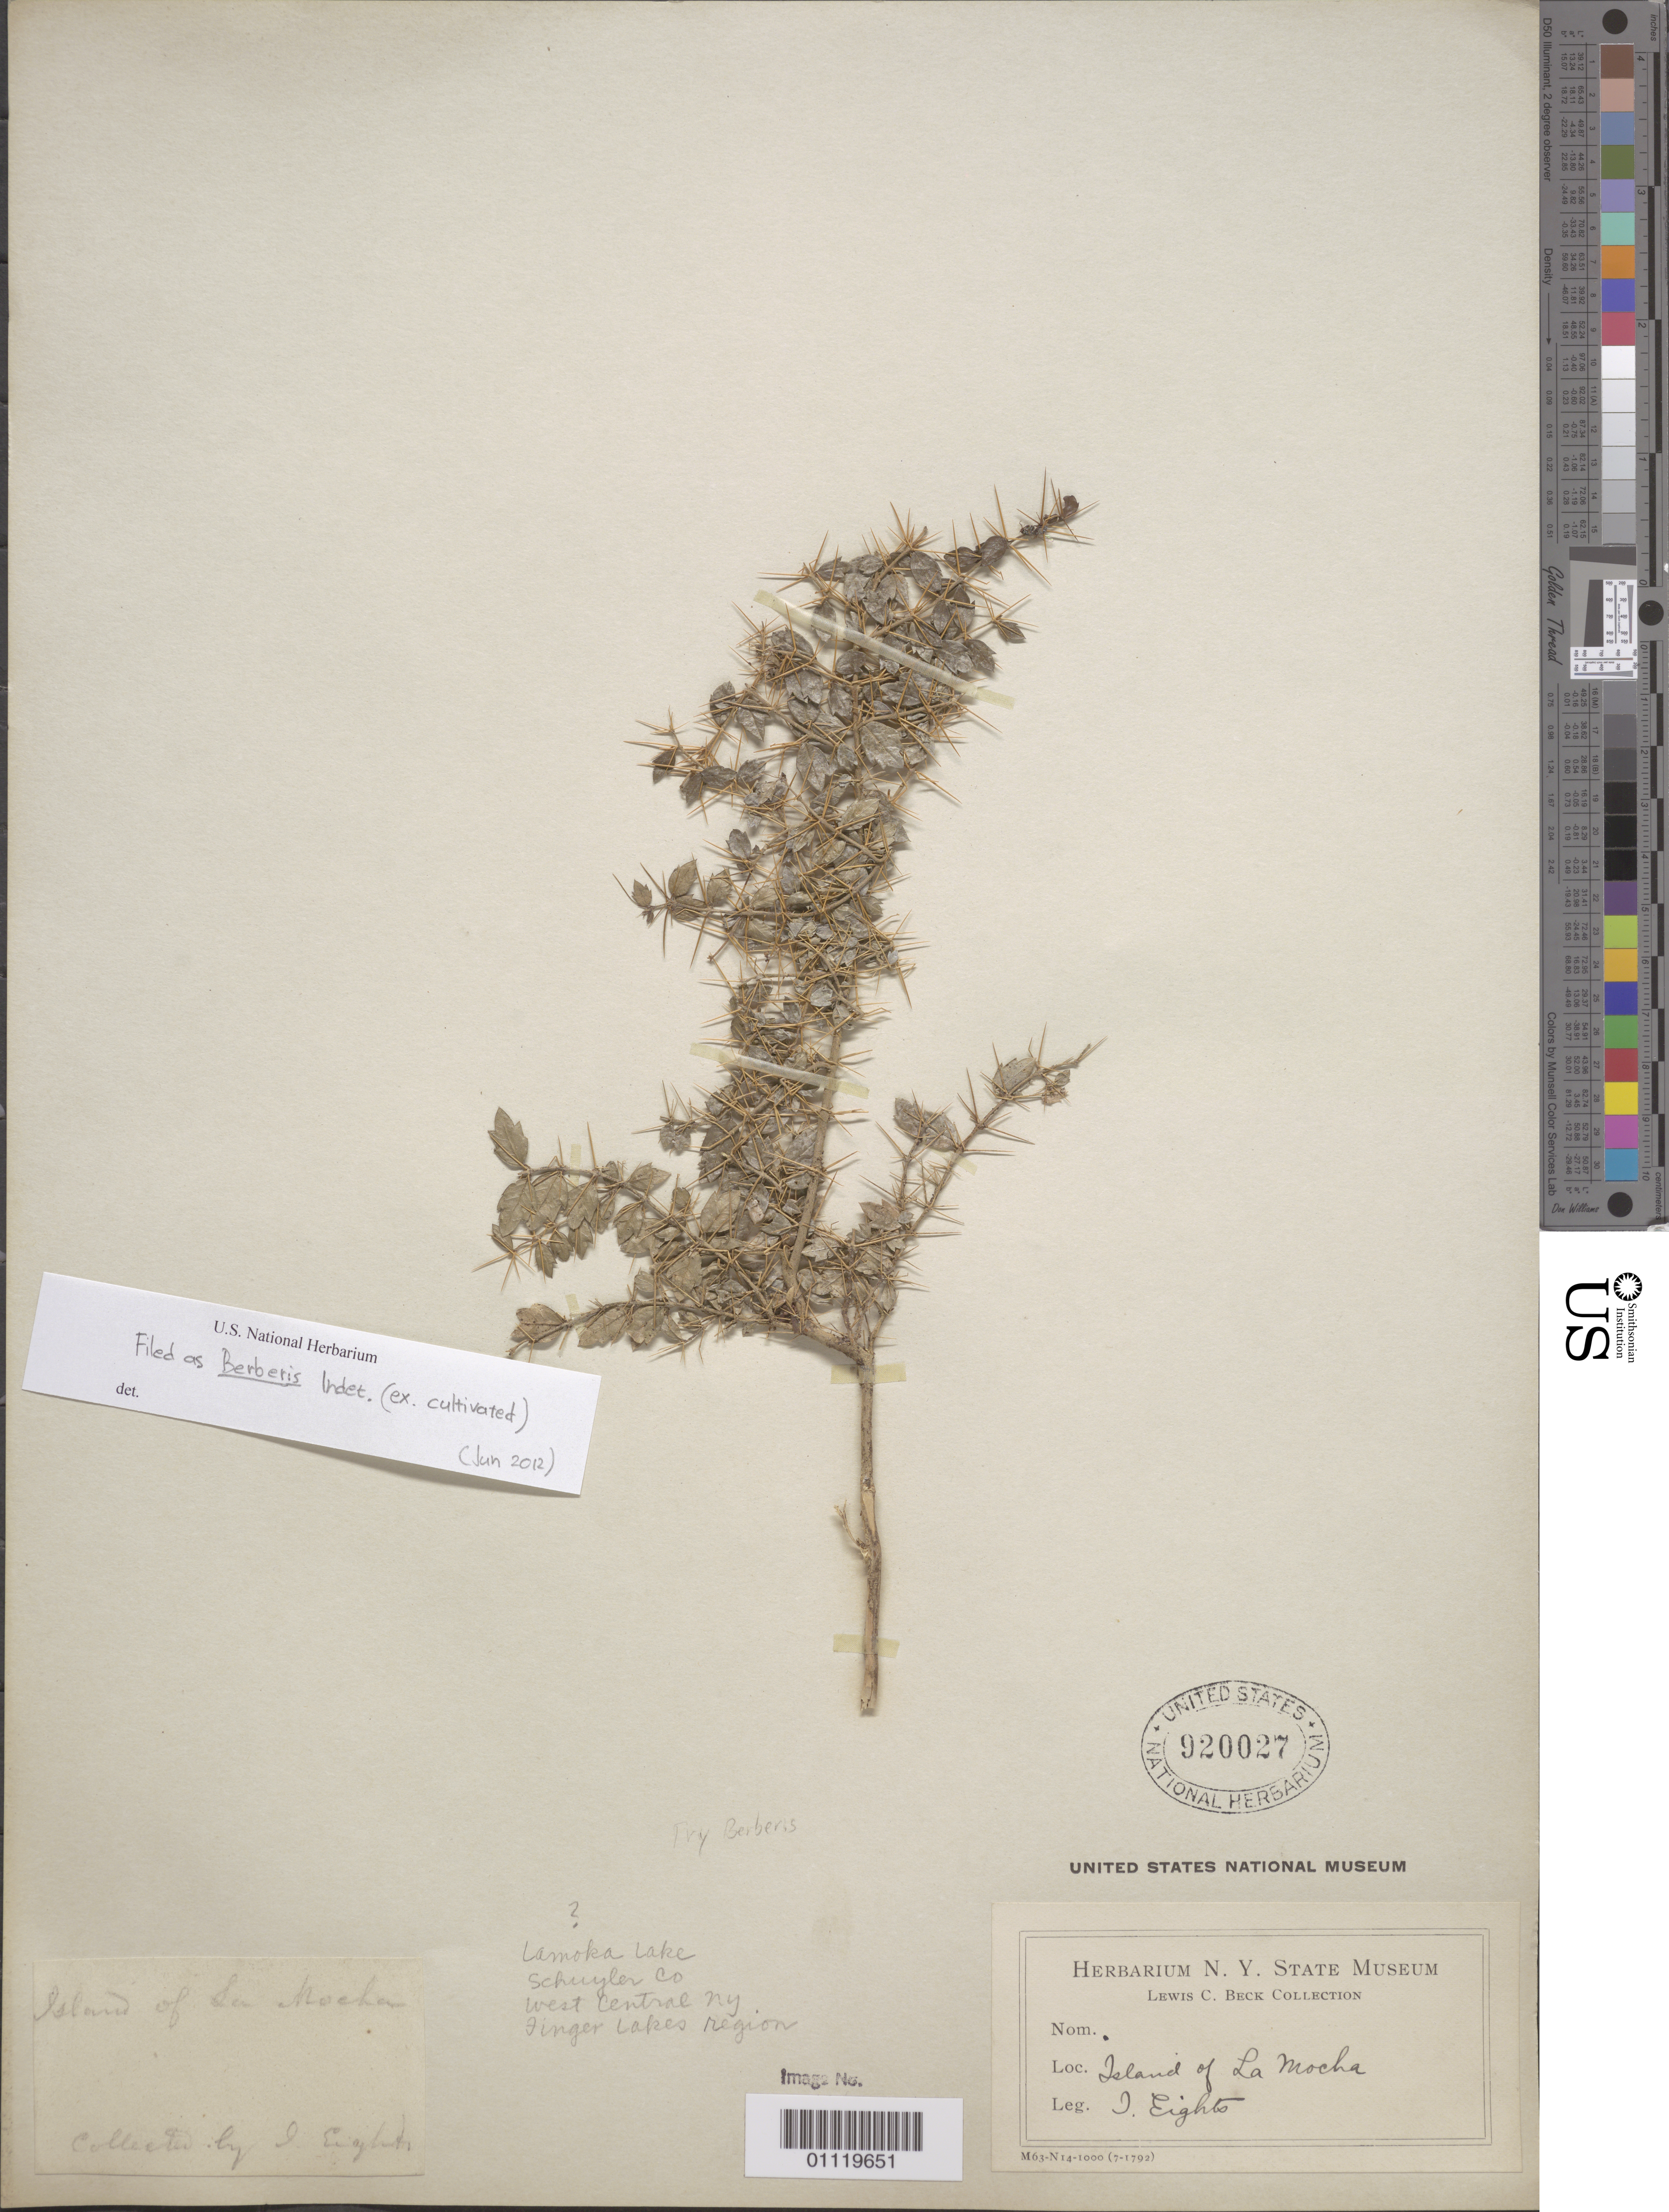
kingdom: Plantae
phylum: Tracheophyta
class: Magnoliopsida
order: Ranunculales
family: Berberidaceae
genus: Berberis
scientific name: Berberis sp.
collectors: J. Eights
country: Chile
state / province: Bio-Bío (VIII)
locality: Arauco, Island of La Mocha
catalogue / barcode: US 920027